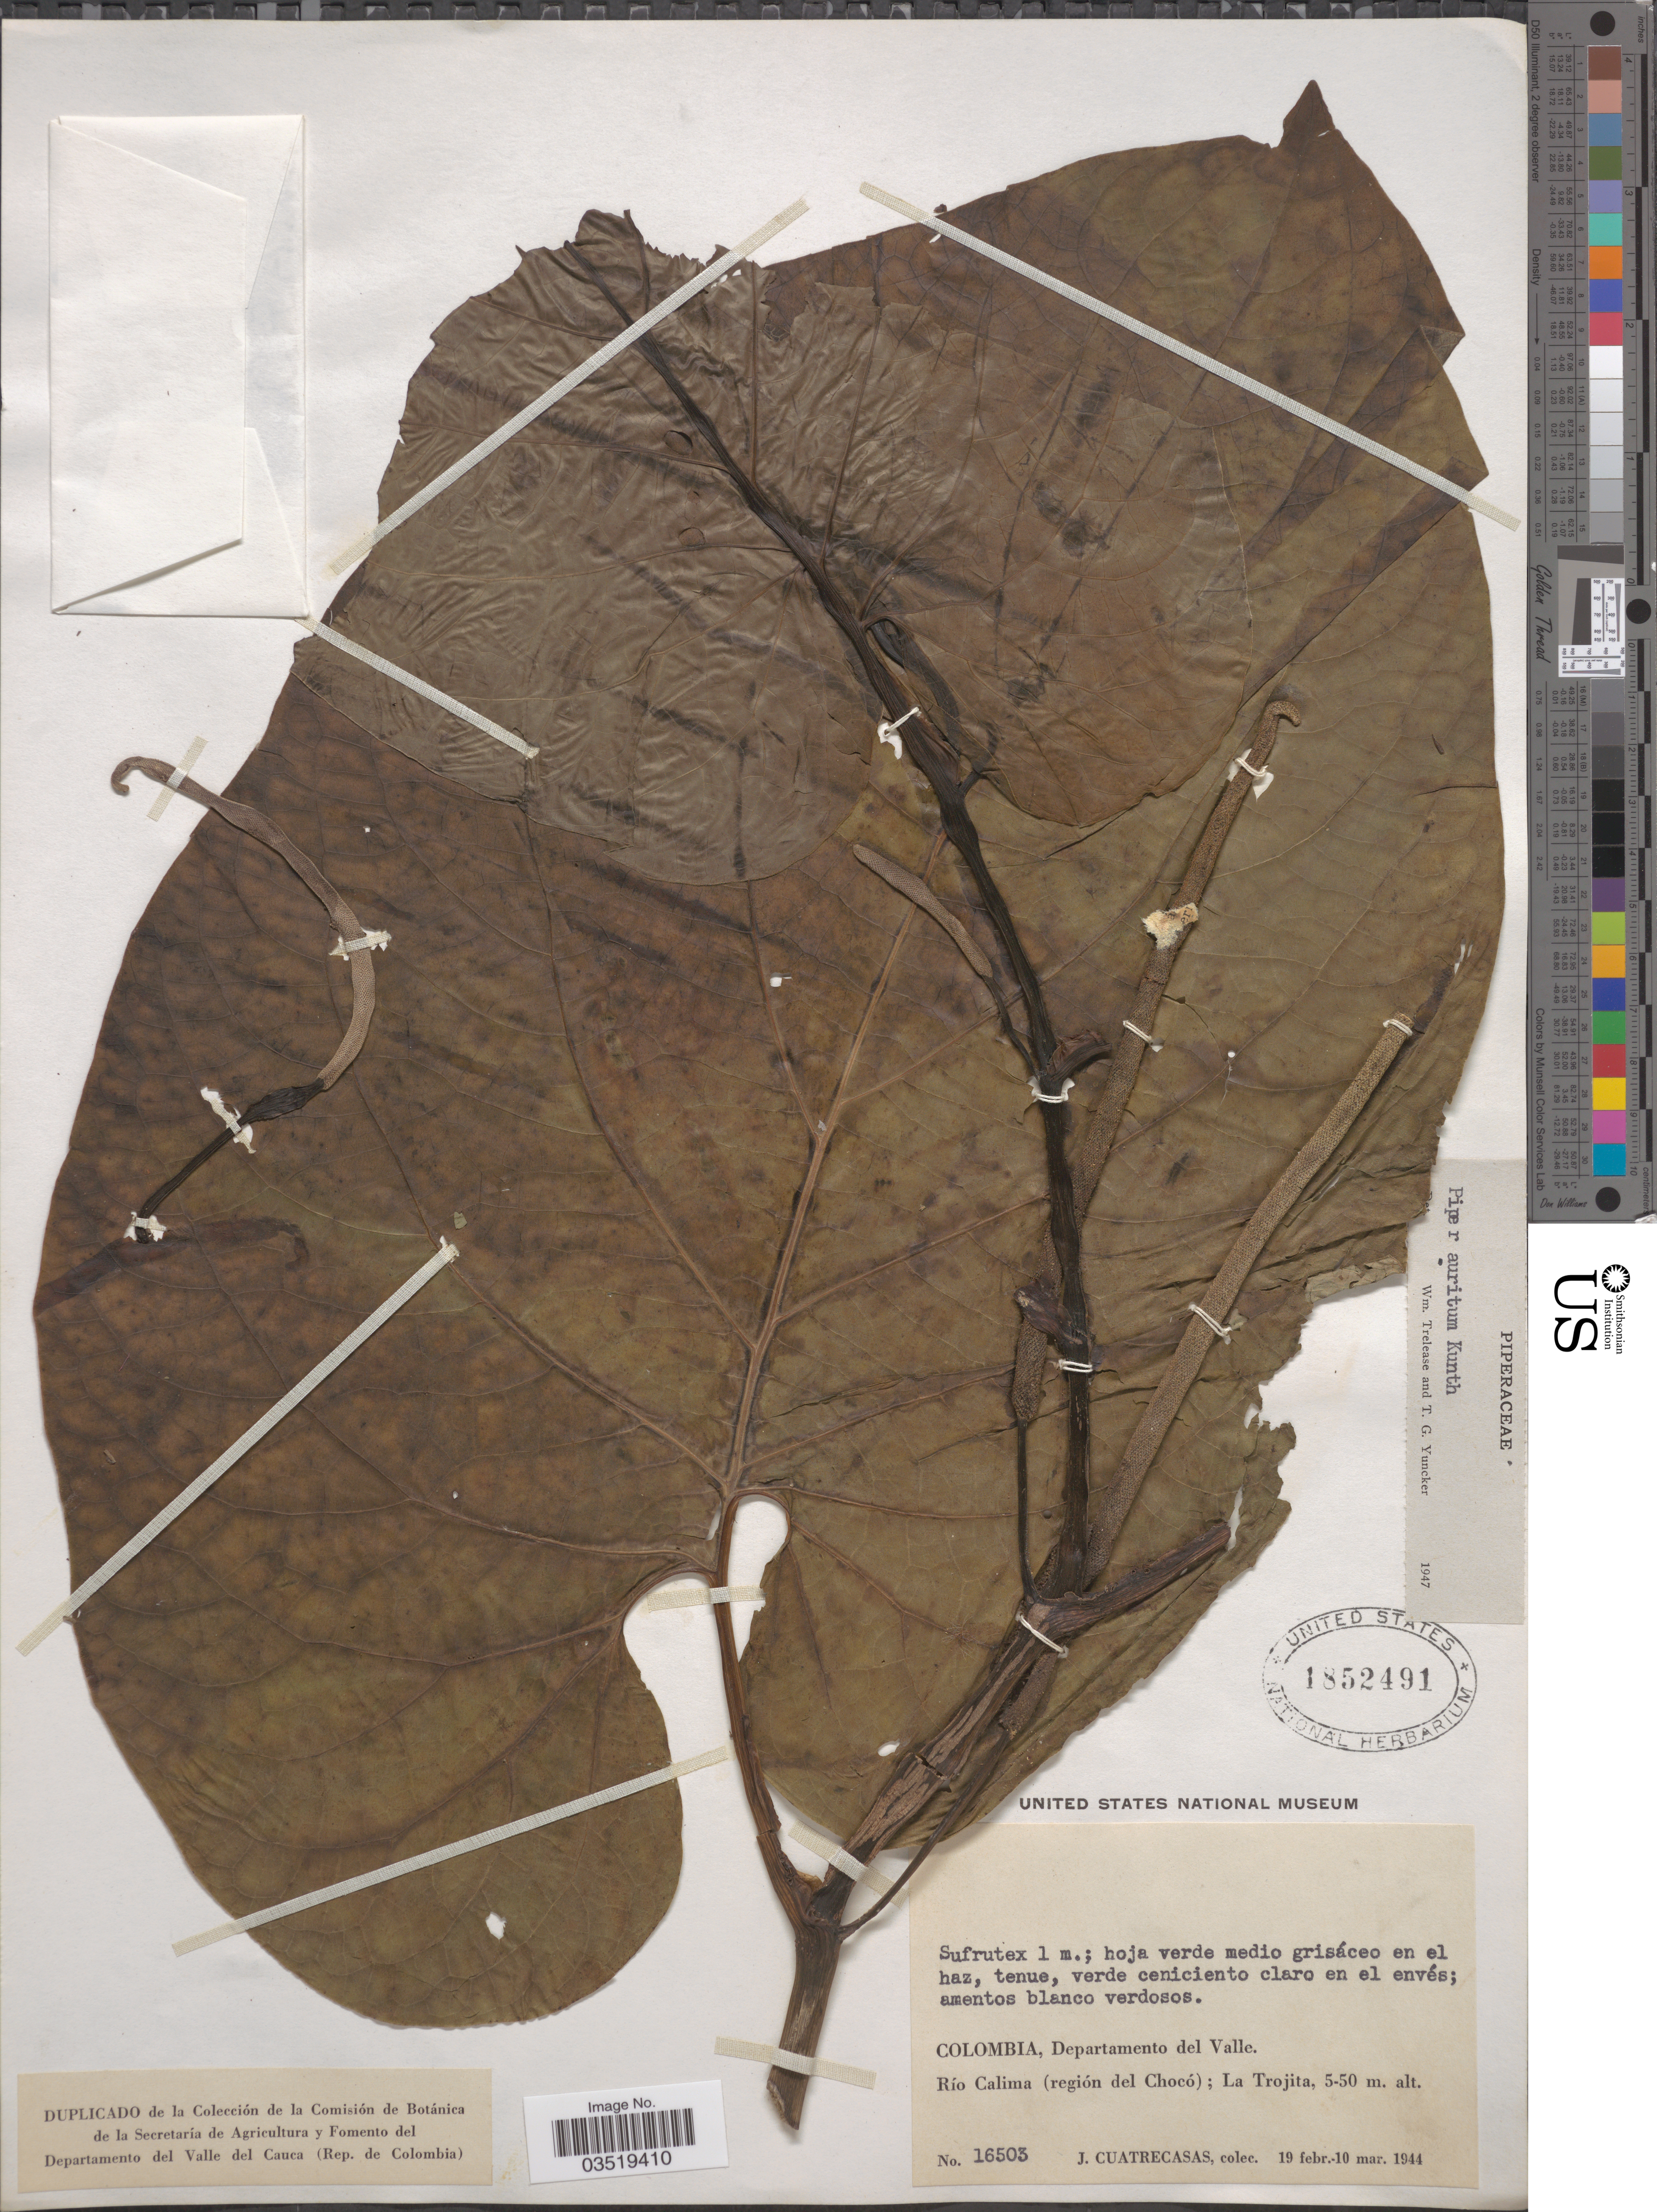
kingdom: Plantae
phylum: Tracheophyta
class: Magnoliopsida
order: Piperales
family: Piperaceae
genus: Piper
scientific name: Piper auritum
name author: Kunth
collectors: J. Cuatrecasas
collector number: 16503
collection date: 1944-02-19/1944-03-10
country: Colombia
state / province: Valle del Cauca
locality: Departamento del Valle. Río Calima (región del Chocó); La Trojita.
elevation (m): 5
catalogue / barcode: US 1852491